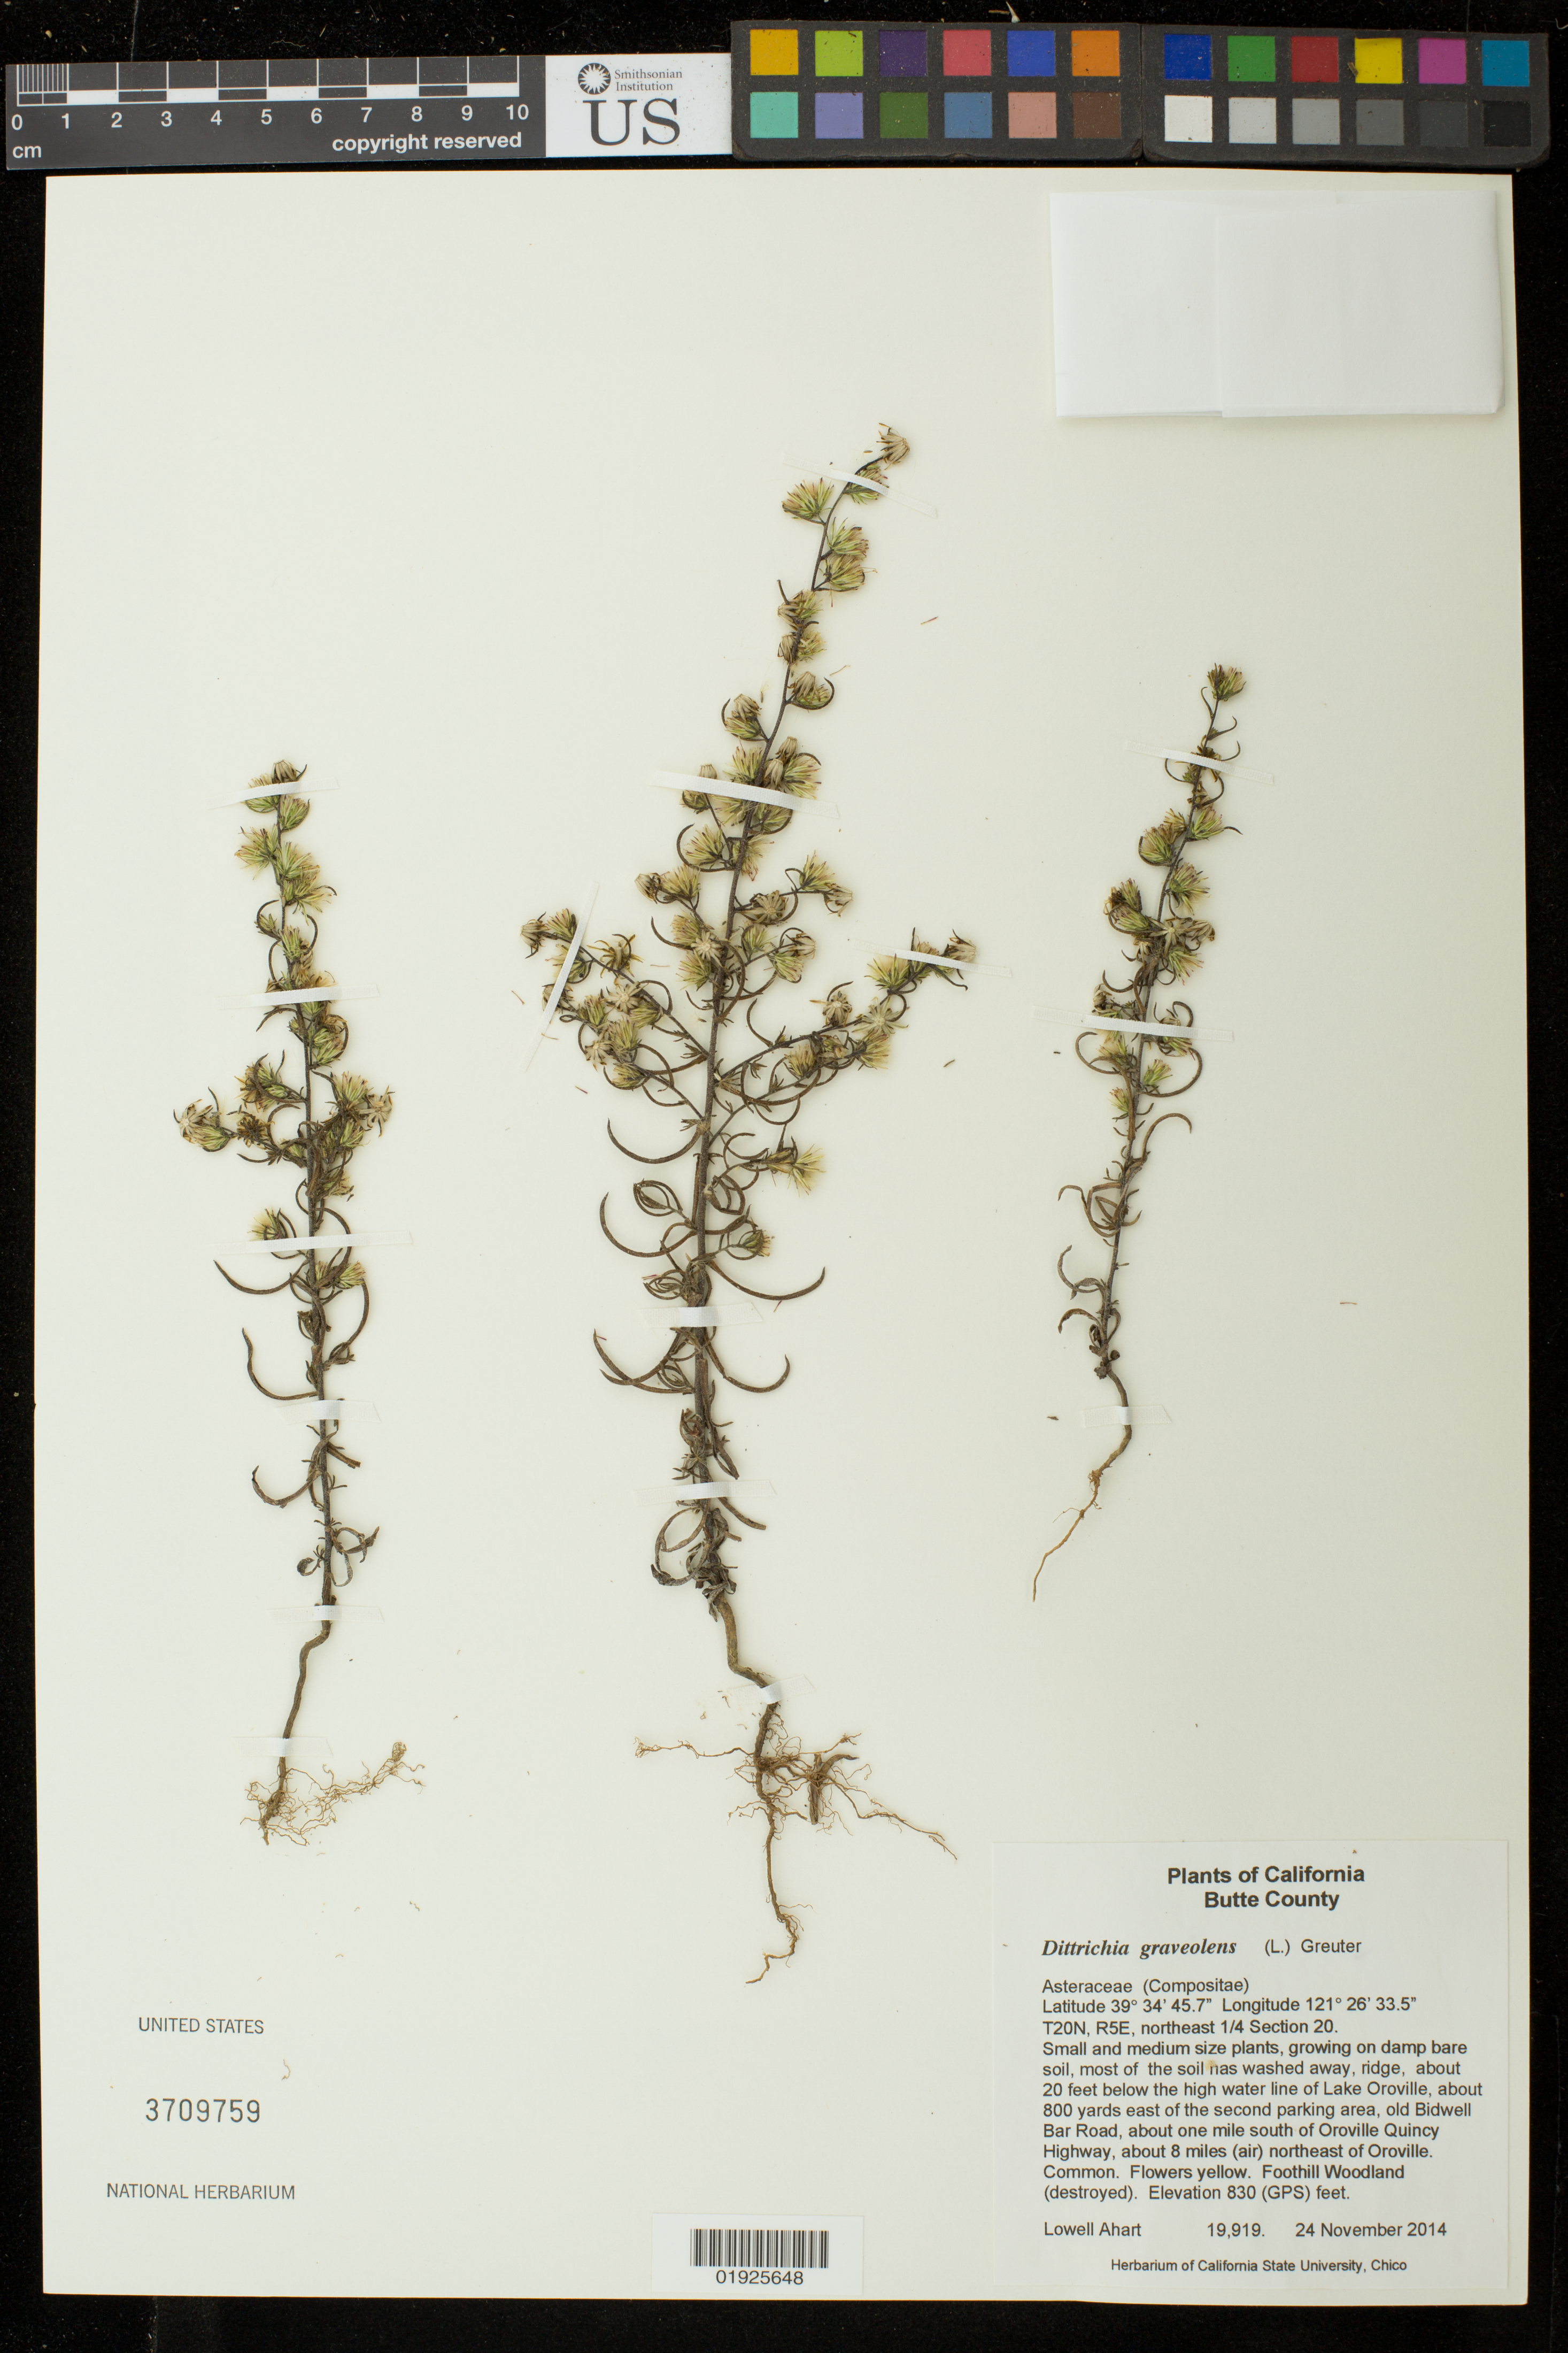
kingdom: Plantae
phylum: Tracheophyta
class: Magnoliopsida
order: Asterales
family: Asteraceae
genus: Dittrichia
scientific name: Dittrichia graveolens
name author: (L.) Greuter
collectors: L. Ahart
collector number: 19919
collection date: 2014-11-24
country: United States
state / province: California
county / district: Butte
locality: About 20 feet below the high water line of lake Oroville, about 800 yards east of the second parking area, old Bidwell Bar Road, about one mile south of Oroville Quincy Highway, about 8 miles (air) northeast of Oroville.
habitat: Growing on damp bare soil, most of the soil has washed away, ridge. Foothill Woodland (destroyed).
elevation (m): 253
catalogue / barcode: US 3709759